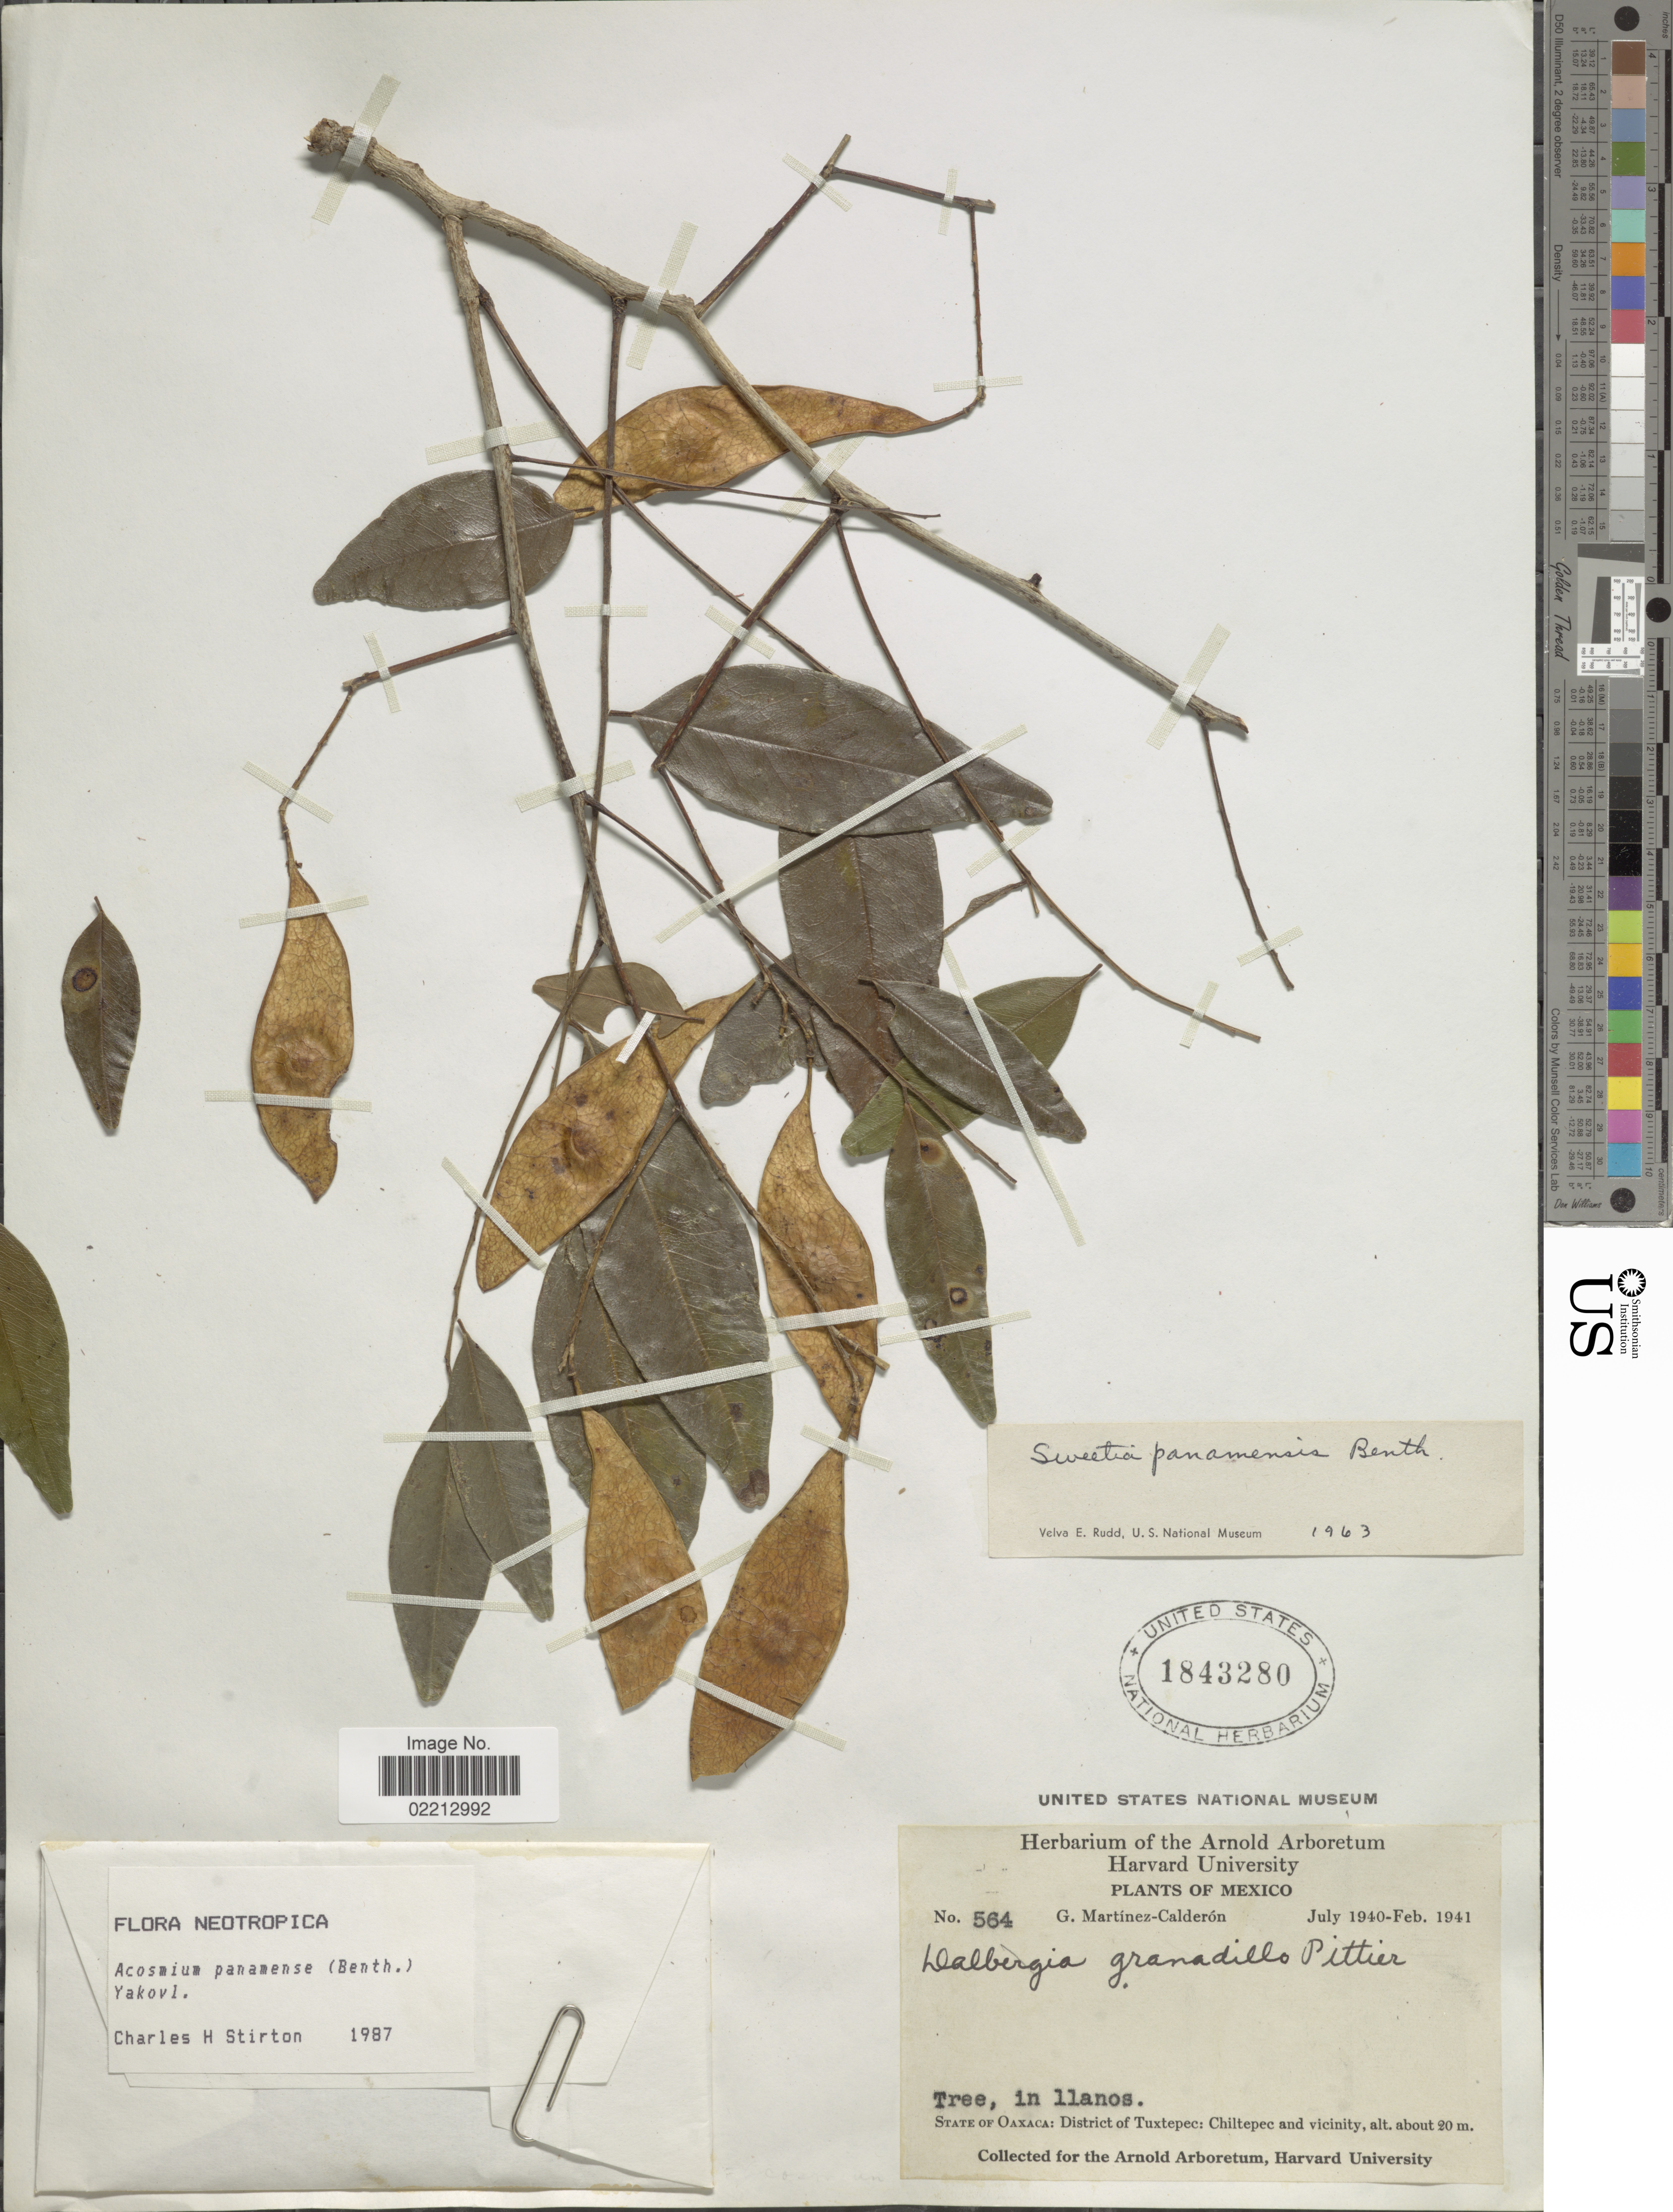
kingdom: Plantae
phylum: Tracheophyta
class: Magnoliopsida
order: Fabales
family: Fabaceae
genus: Acosmium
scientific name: Acosmium panamense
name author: (Benth.) Yakovlev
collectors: G. Martinez-C.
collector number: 564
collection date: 1940-07/1941-02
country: Mexico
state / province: Oaxaca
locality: District of Tuxtepec: Chiltepec and vicinity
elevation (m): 20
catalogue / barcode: US 1843280